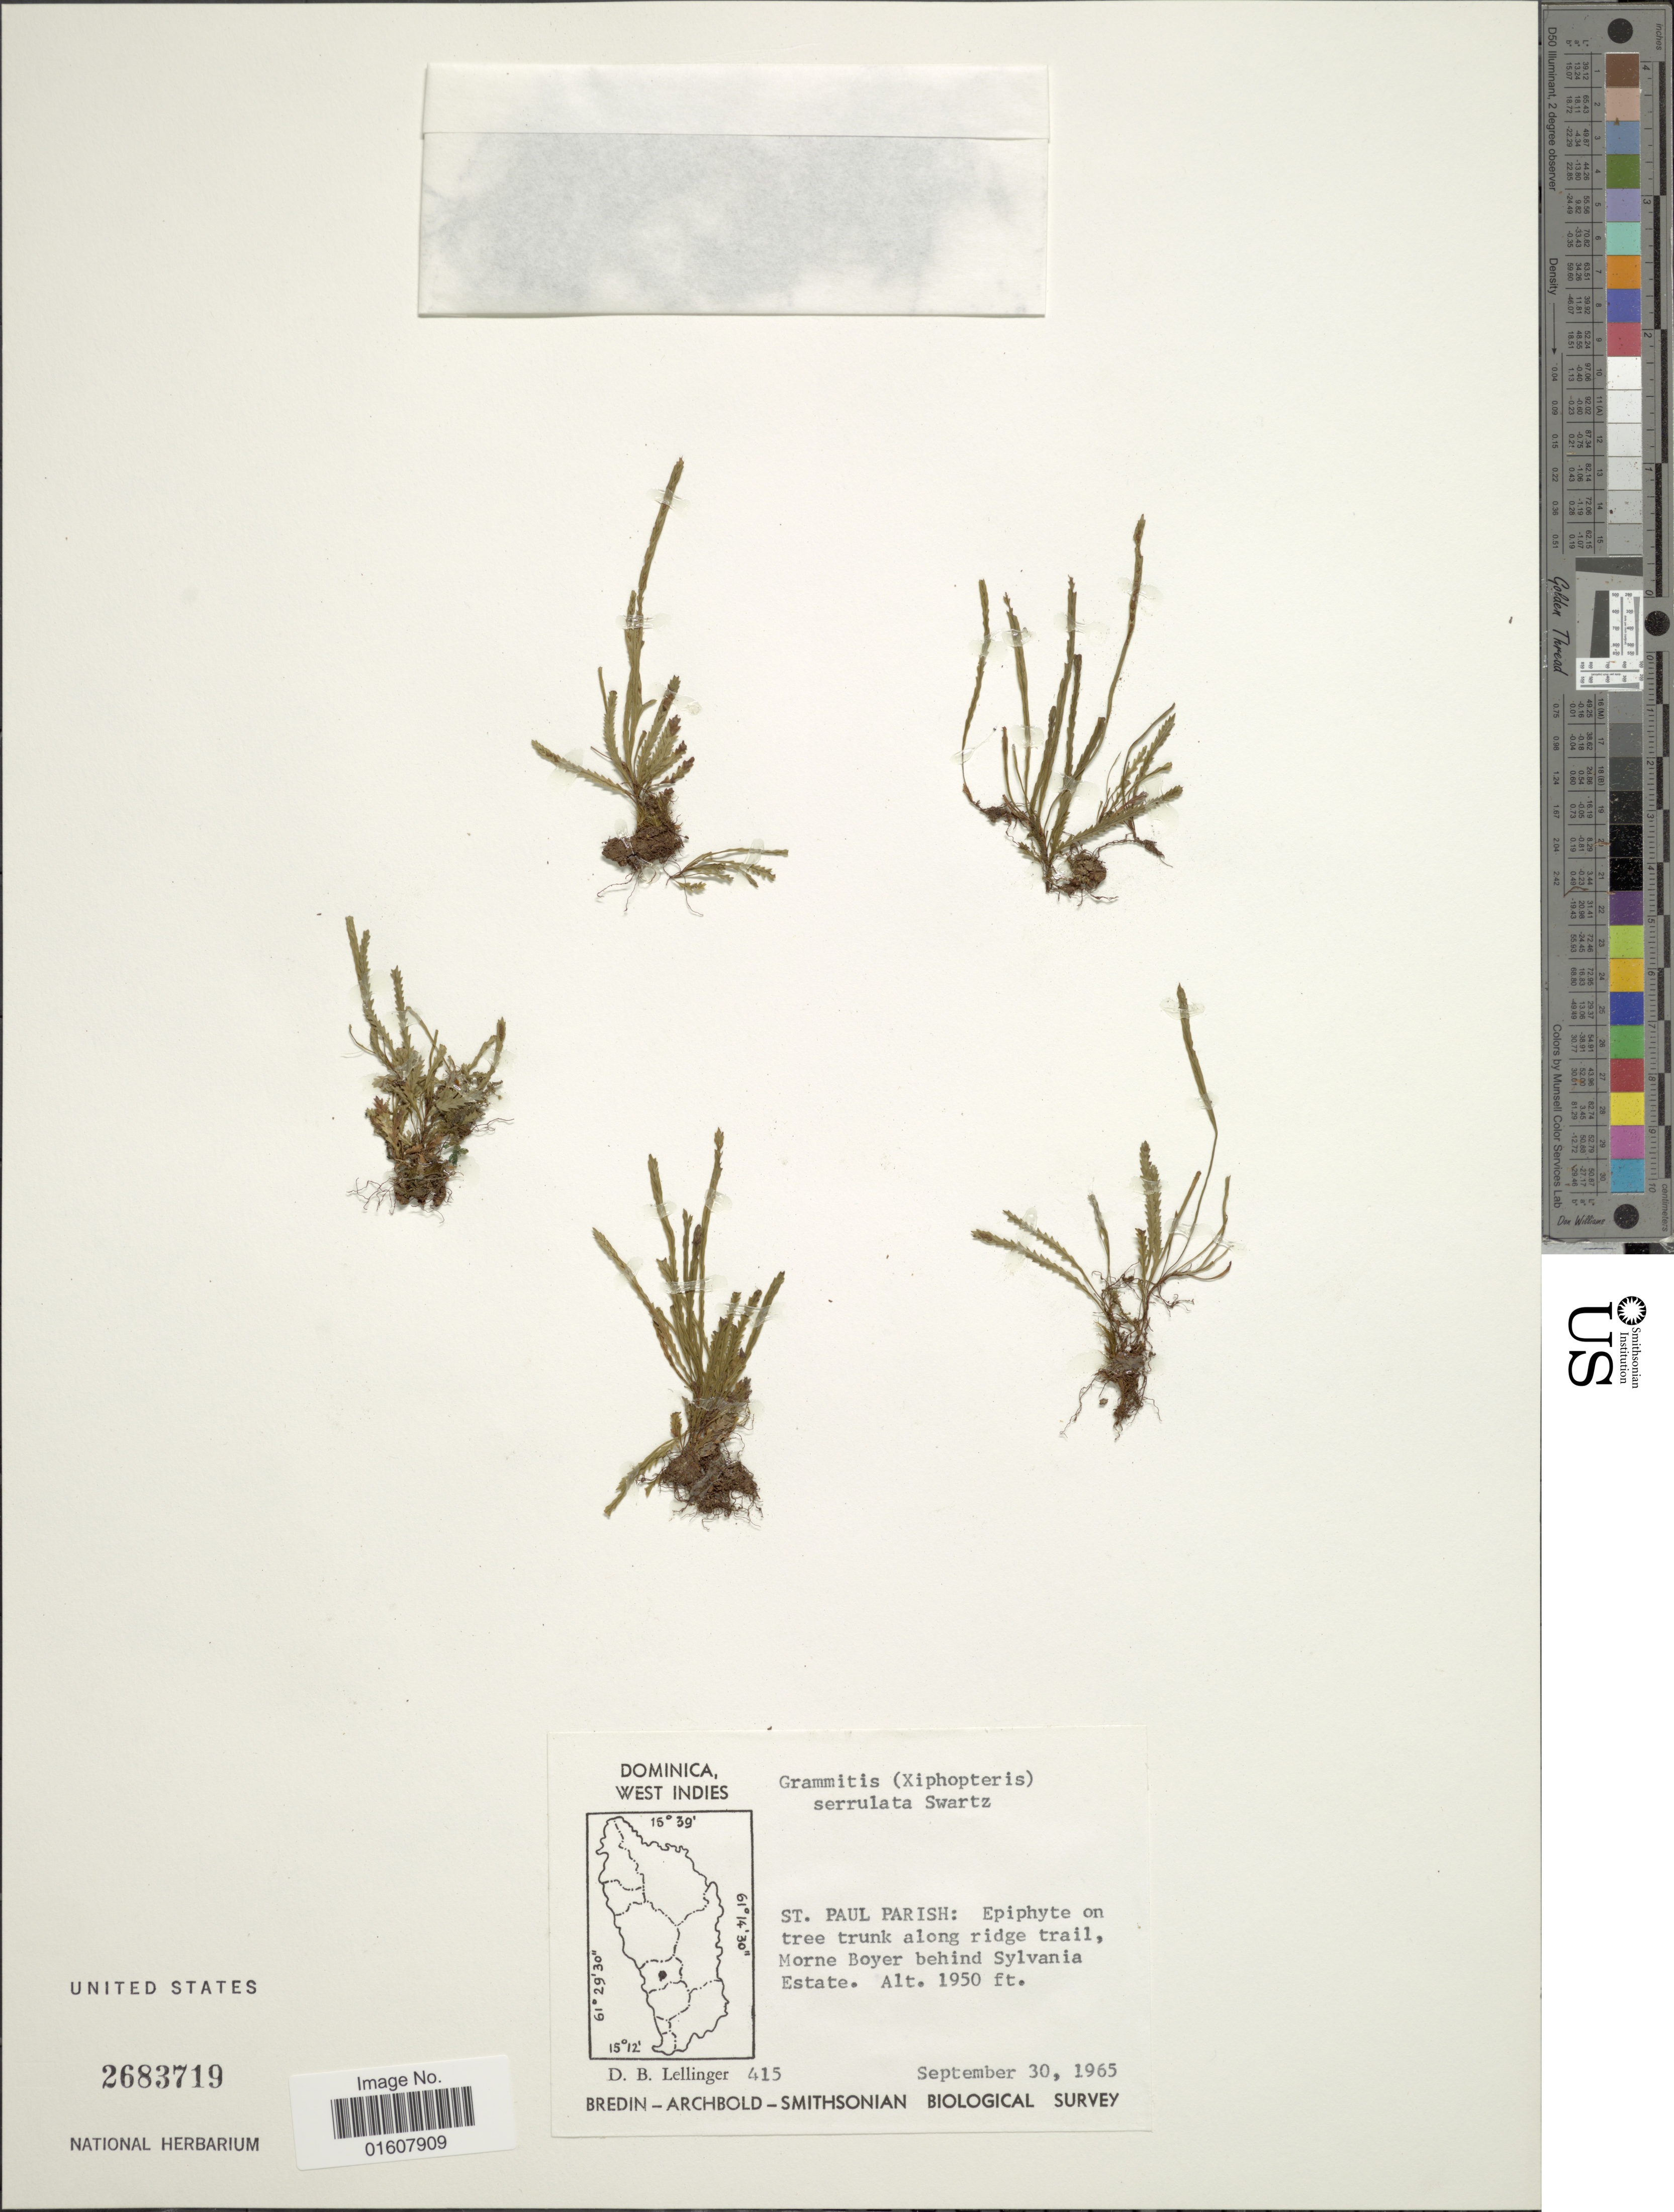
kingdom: Plantae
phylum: Tracheophyta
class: Polypodiopsida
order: Polypodiales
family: Polypodiaceae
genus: Cochlidium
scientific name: Cochlidium serrulatum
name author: (Sw.) L.E. Bishop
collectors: D. B. Lellinger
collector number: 415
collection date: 1965-09-30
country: Dominica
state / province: St. Paul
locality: West Indies. Along ridge trail, Morne Boyer behind Sylvania Estate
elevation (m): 594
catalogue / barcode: US 2683719